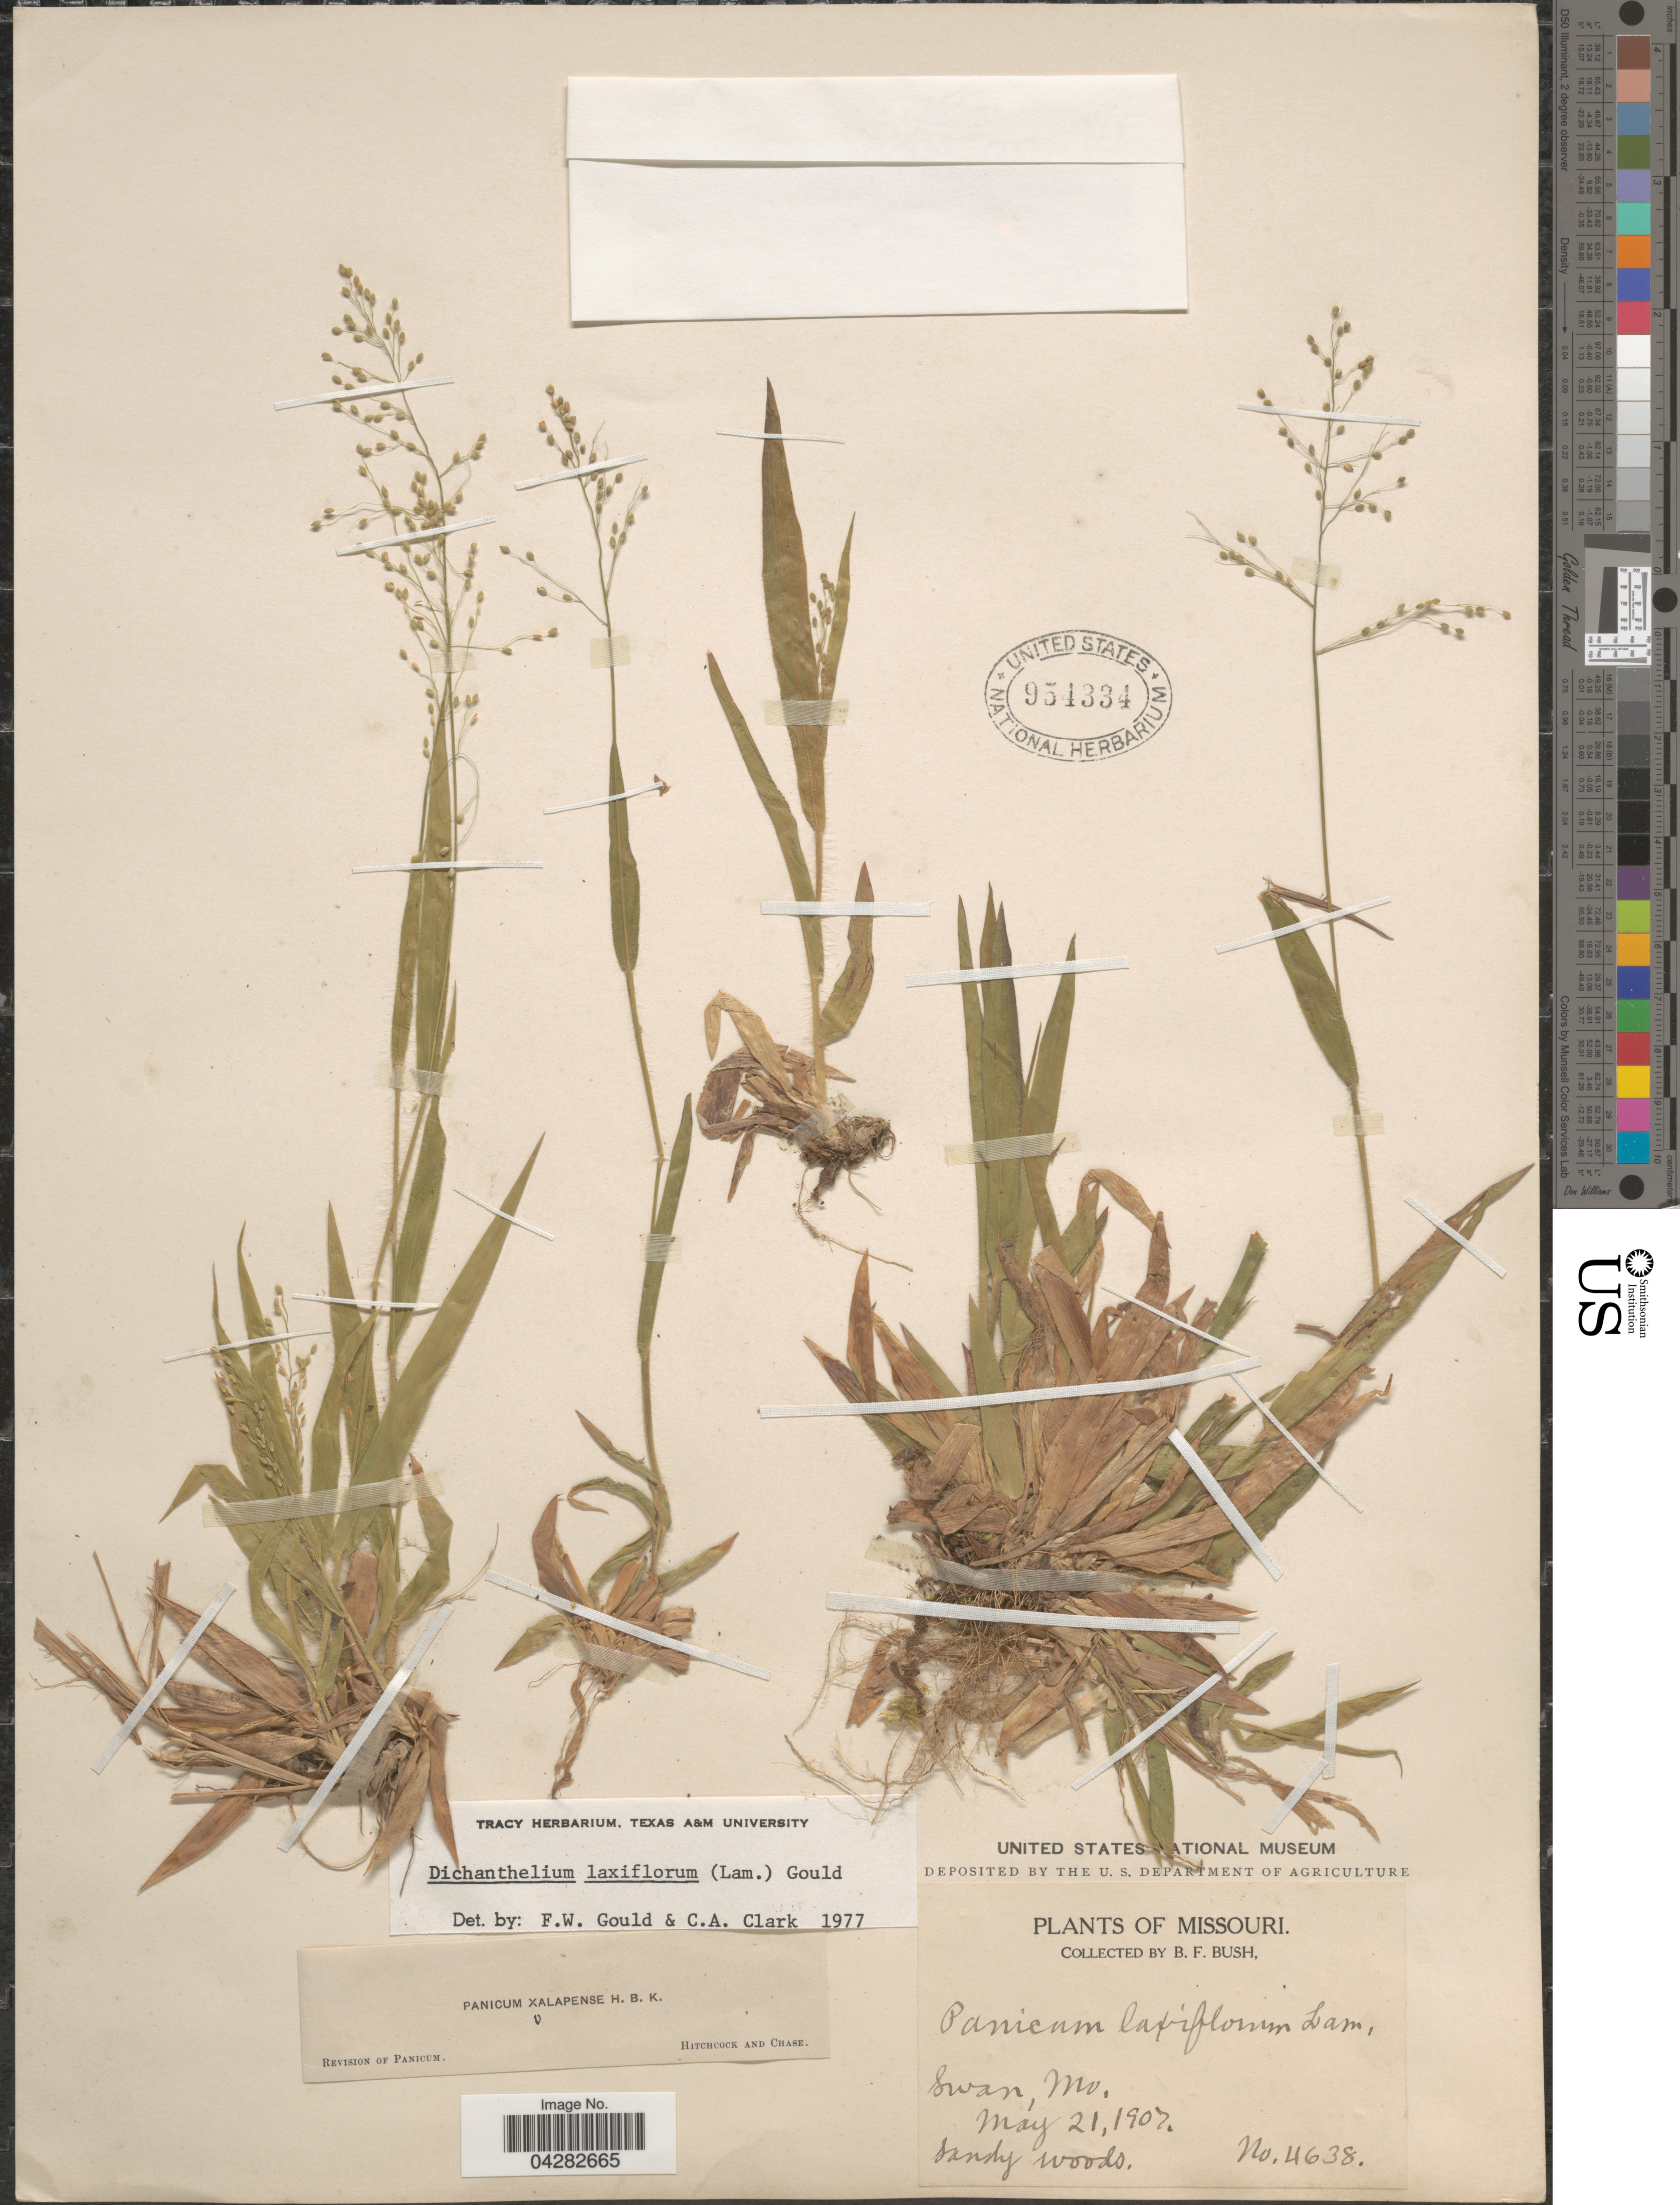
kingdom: Plantae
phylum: Tracheophyta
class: Liliopsida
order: Poales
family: Poaceae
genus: Dichanthelium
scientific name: Dichanthelium laxiflorum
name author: (Lam.) Gould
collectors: B. F. Bush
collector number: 4638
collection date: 1907-05-21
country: United States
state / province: Missouri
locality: Swan.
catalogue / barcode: US 954334